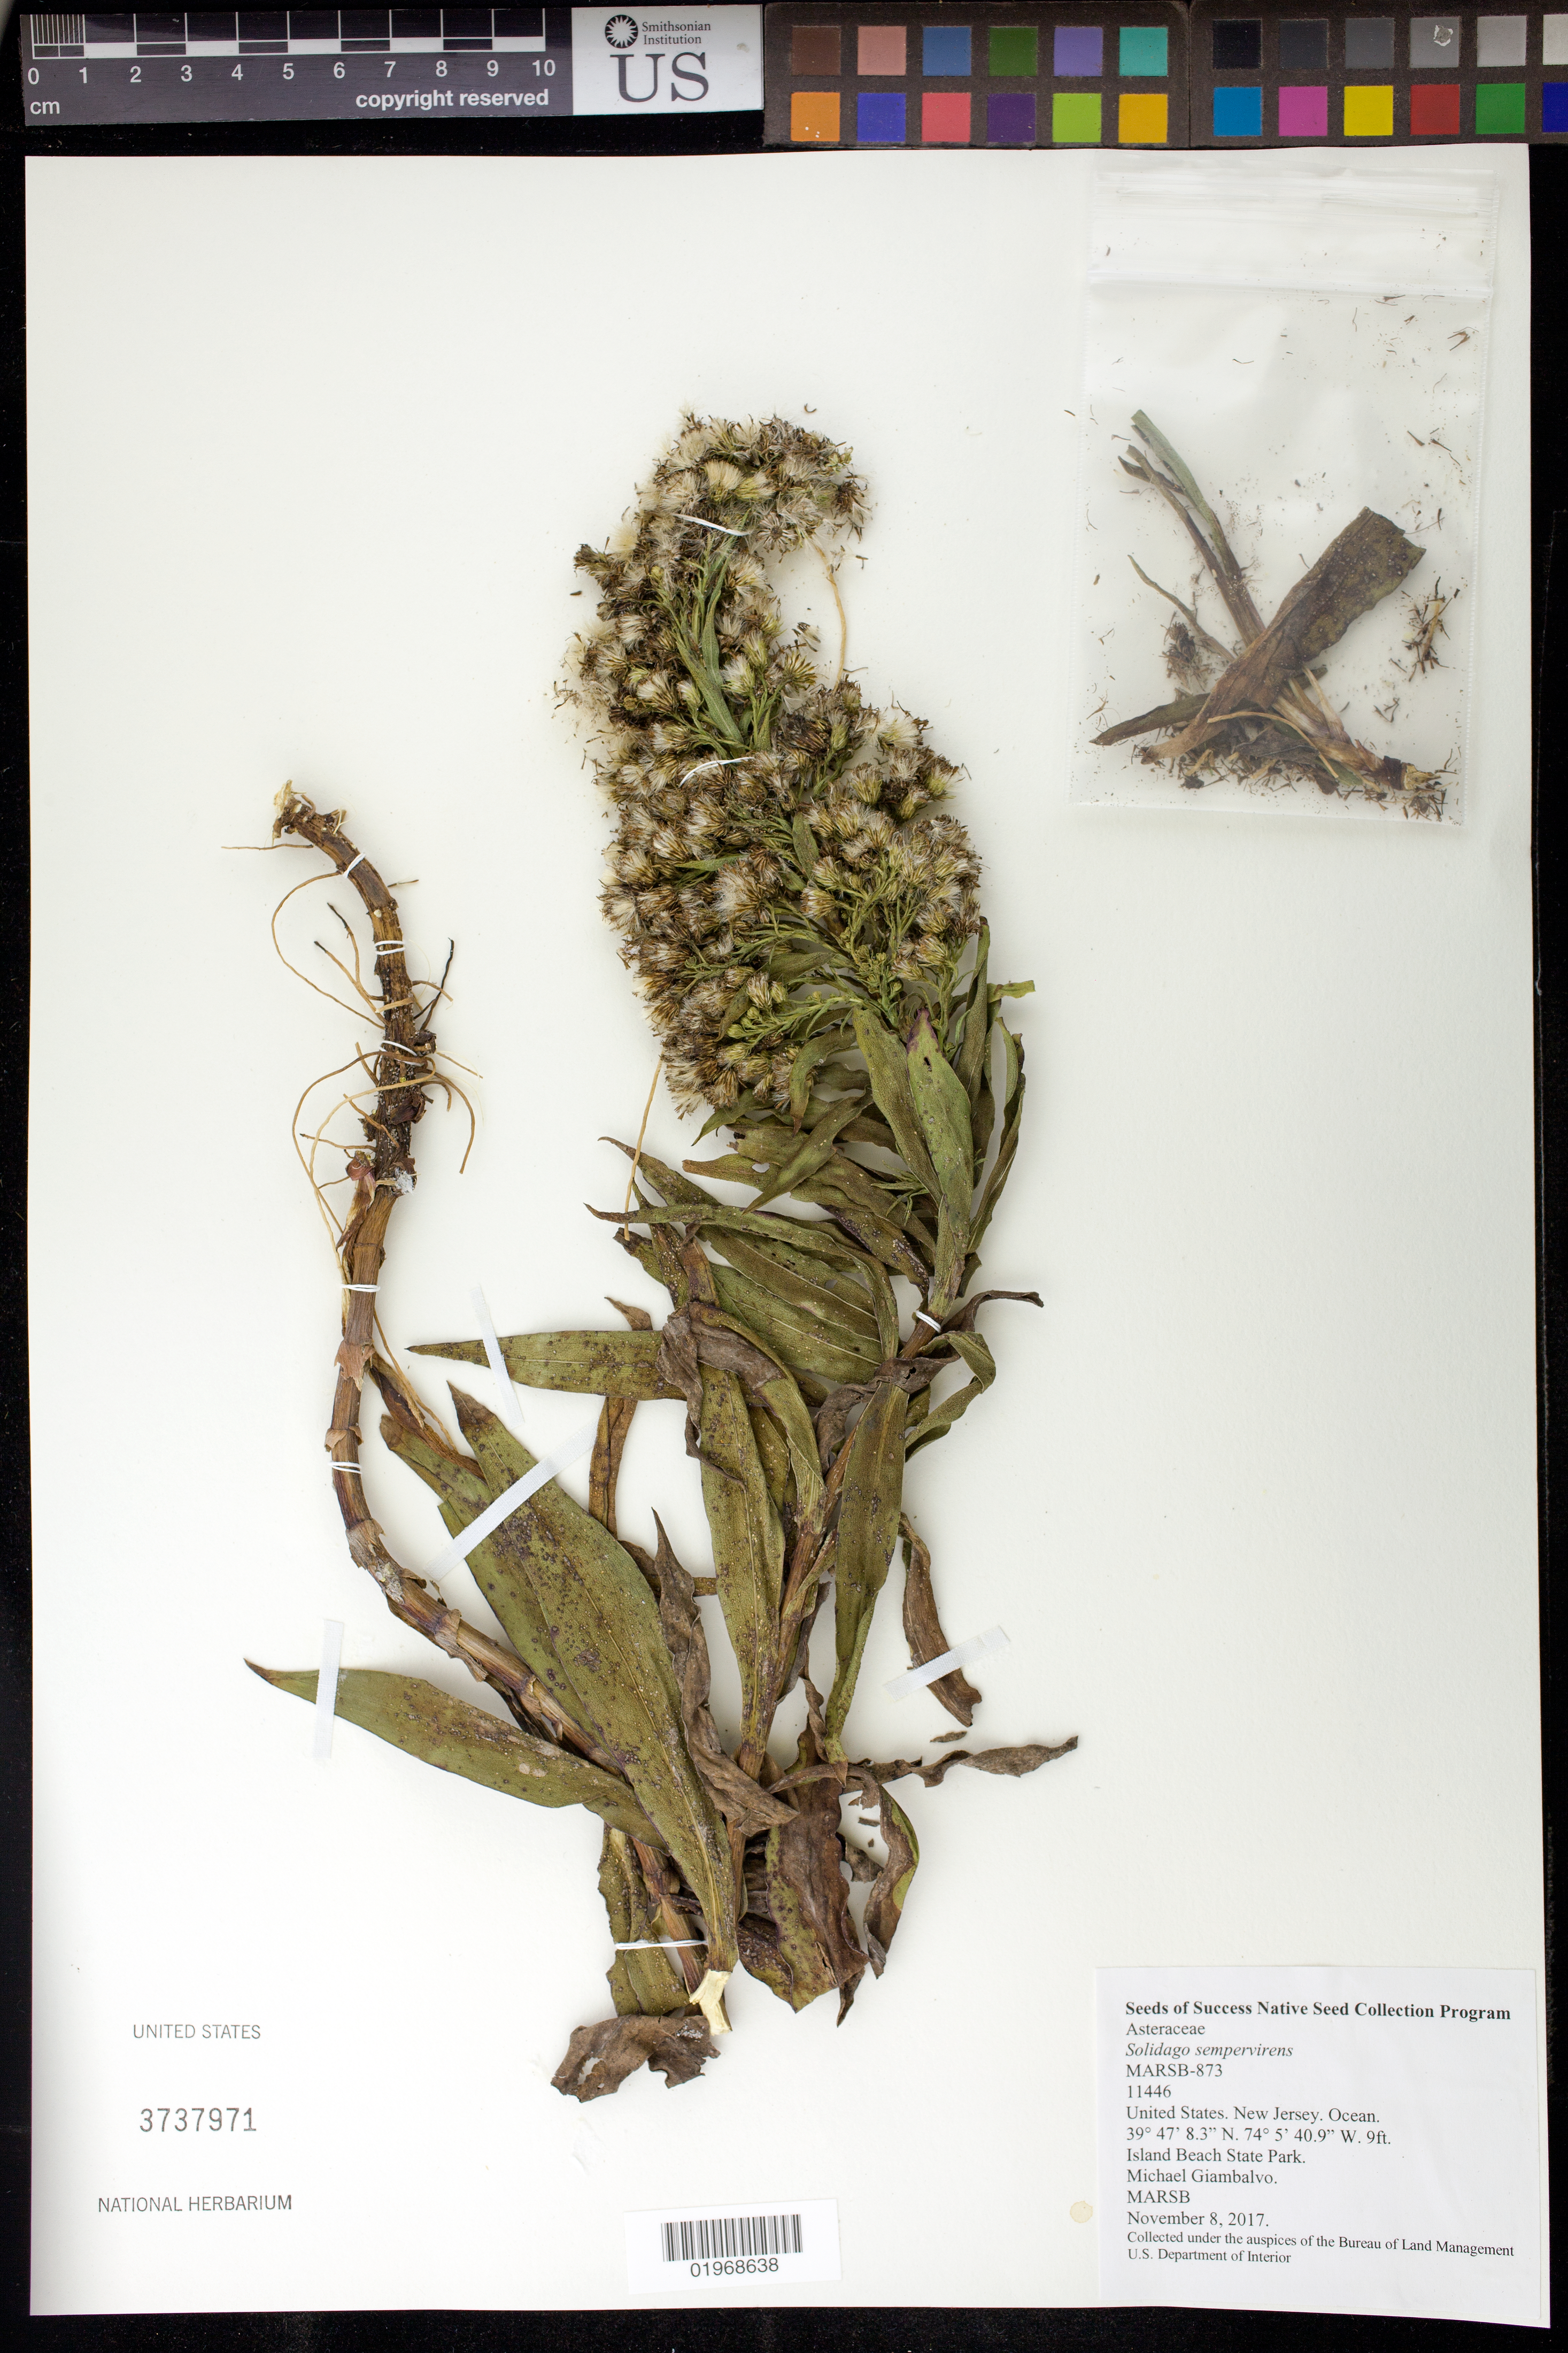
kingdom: Plantae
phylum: Tracheophyta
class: Magnoliopsida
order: Asterales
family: Asteraceae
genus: Solidago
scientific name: Solidago sempervirens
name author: L.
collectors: M. Giambalvo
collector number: MARSB-873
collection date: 2017-11-08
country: United States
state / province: New Jersey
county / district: Ocean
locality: Island Beach State Park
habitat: Primary Dune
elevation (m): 3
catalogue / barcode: US 3737971